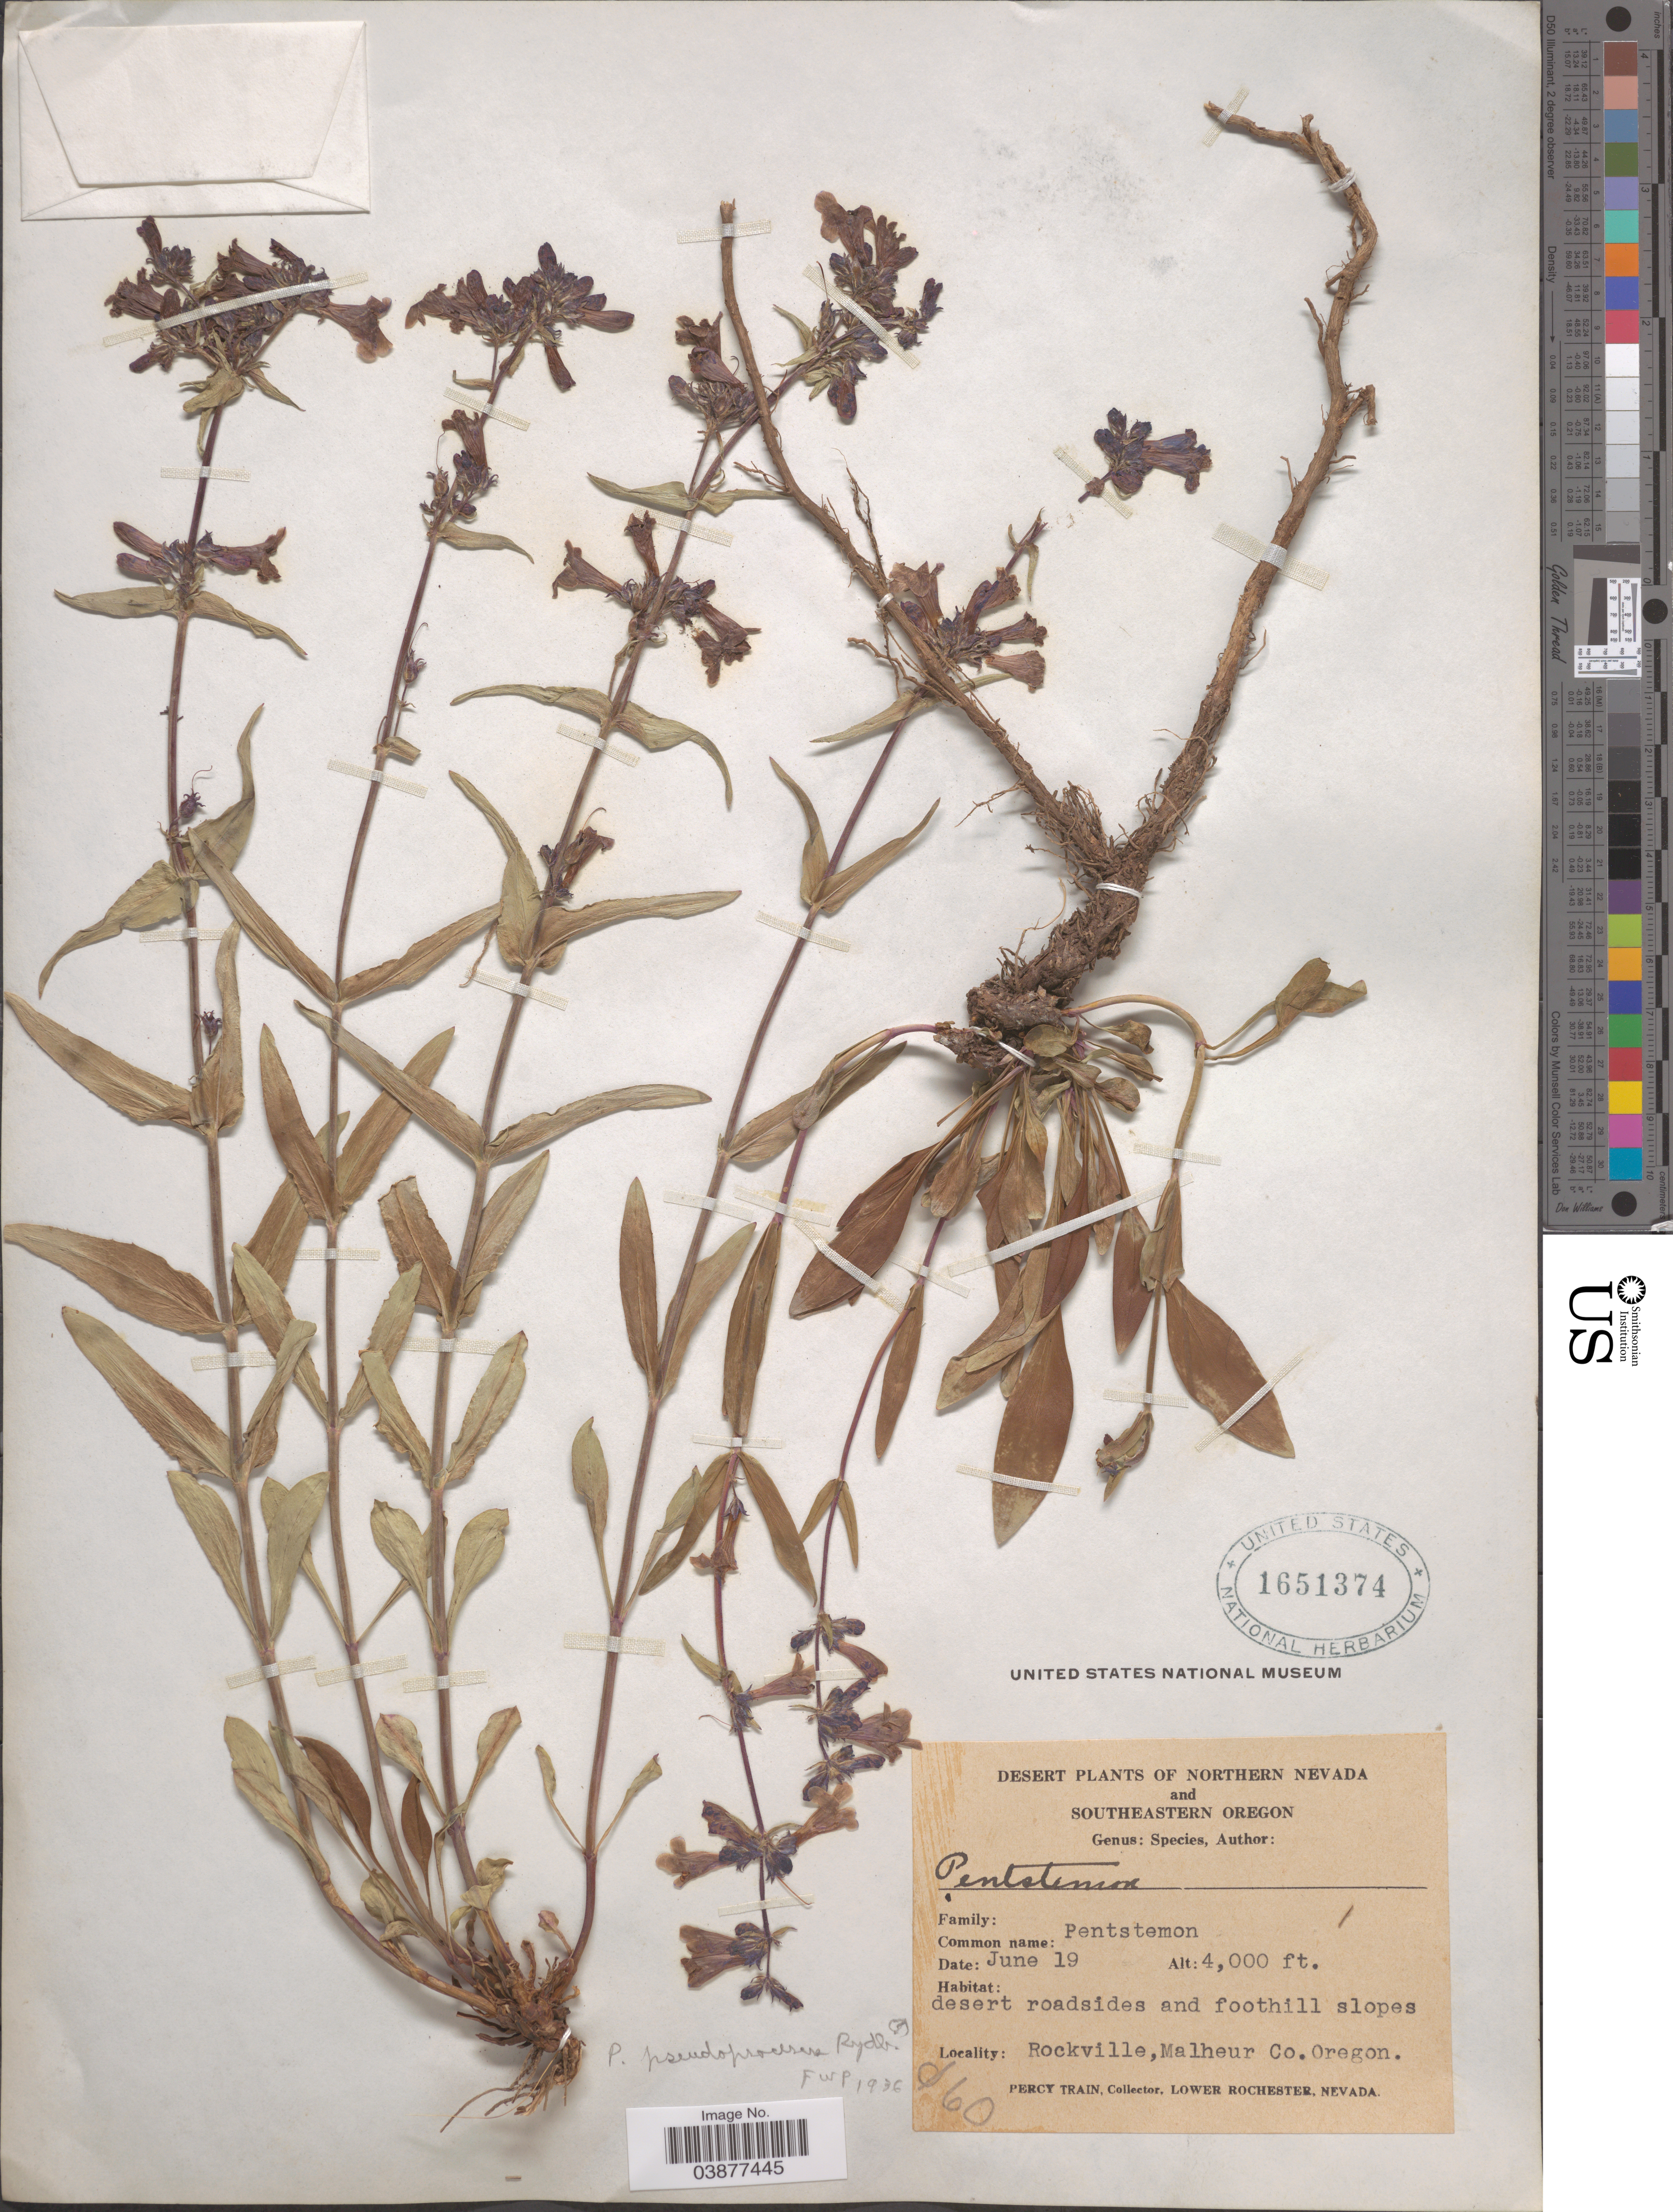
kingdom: Plantae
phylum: Tracheophyta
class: Magnoliopsida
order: Lamiales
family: Plantaginaceae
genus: Penstemon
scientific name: Penstemon pseudoprocerus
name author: Rydb.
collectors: P. Train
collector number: s60*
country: United States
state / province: Oregon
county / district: Malheur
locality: Southereastern Oregon. Rockville, Malheur Co.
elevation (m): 1219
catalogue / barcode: US 1651374